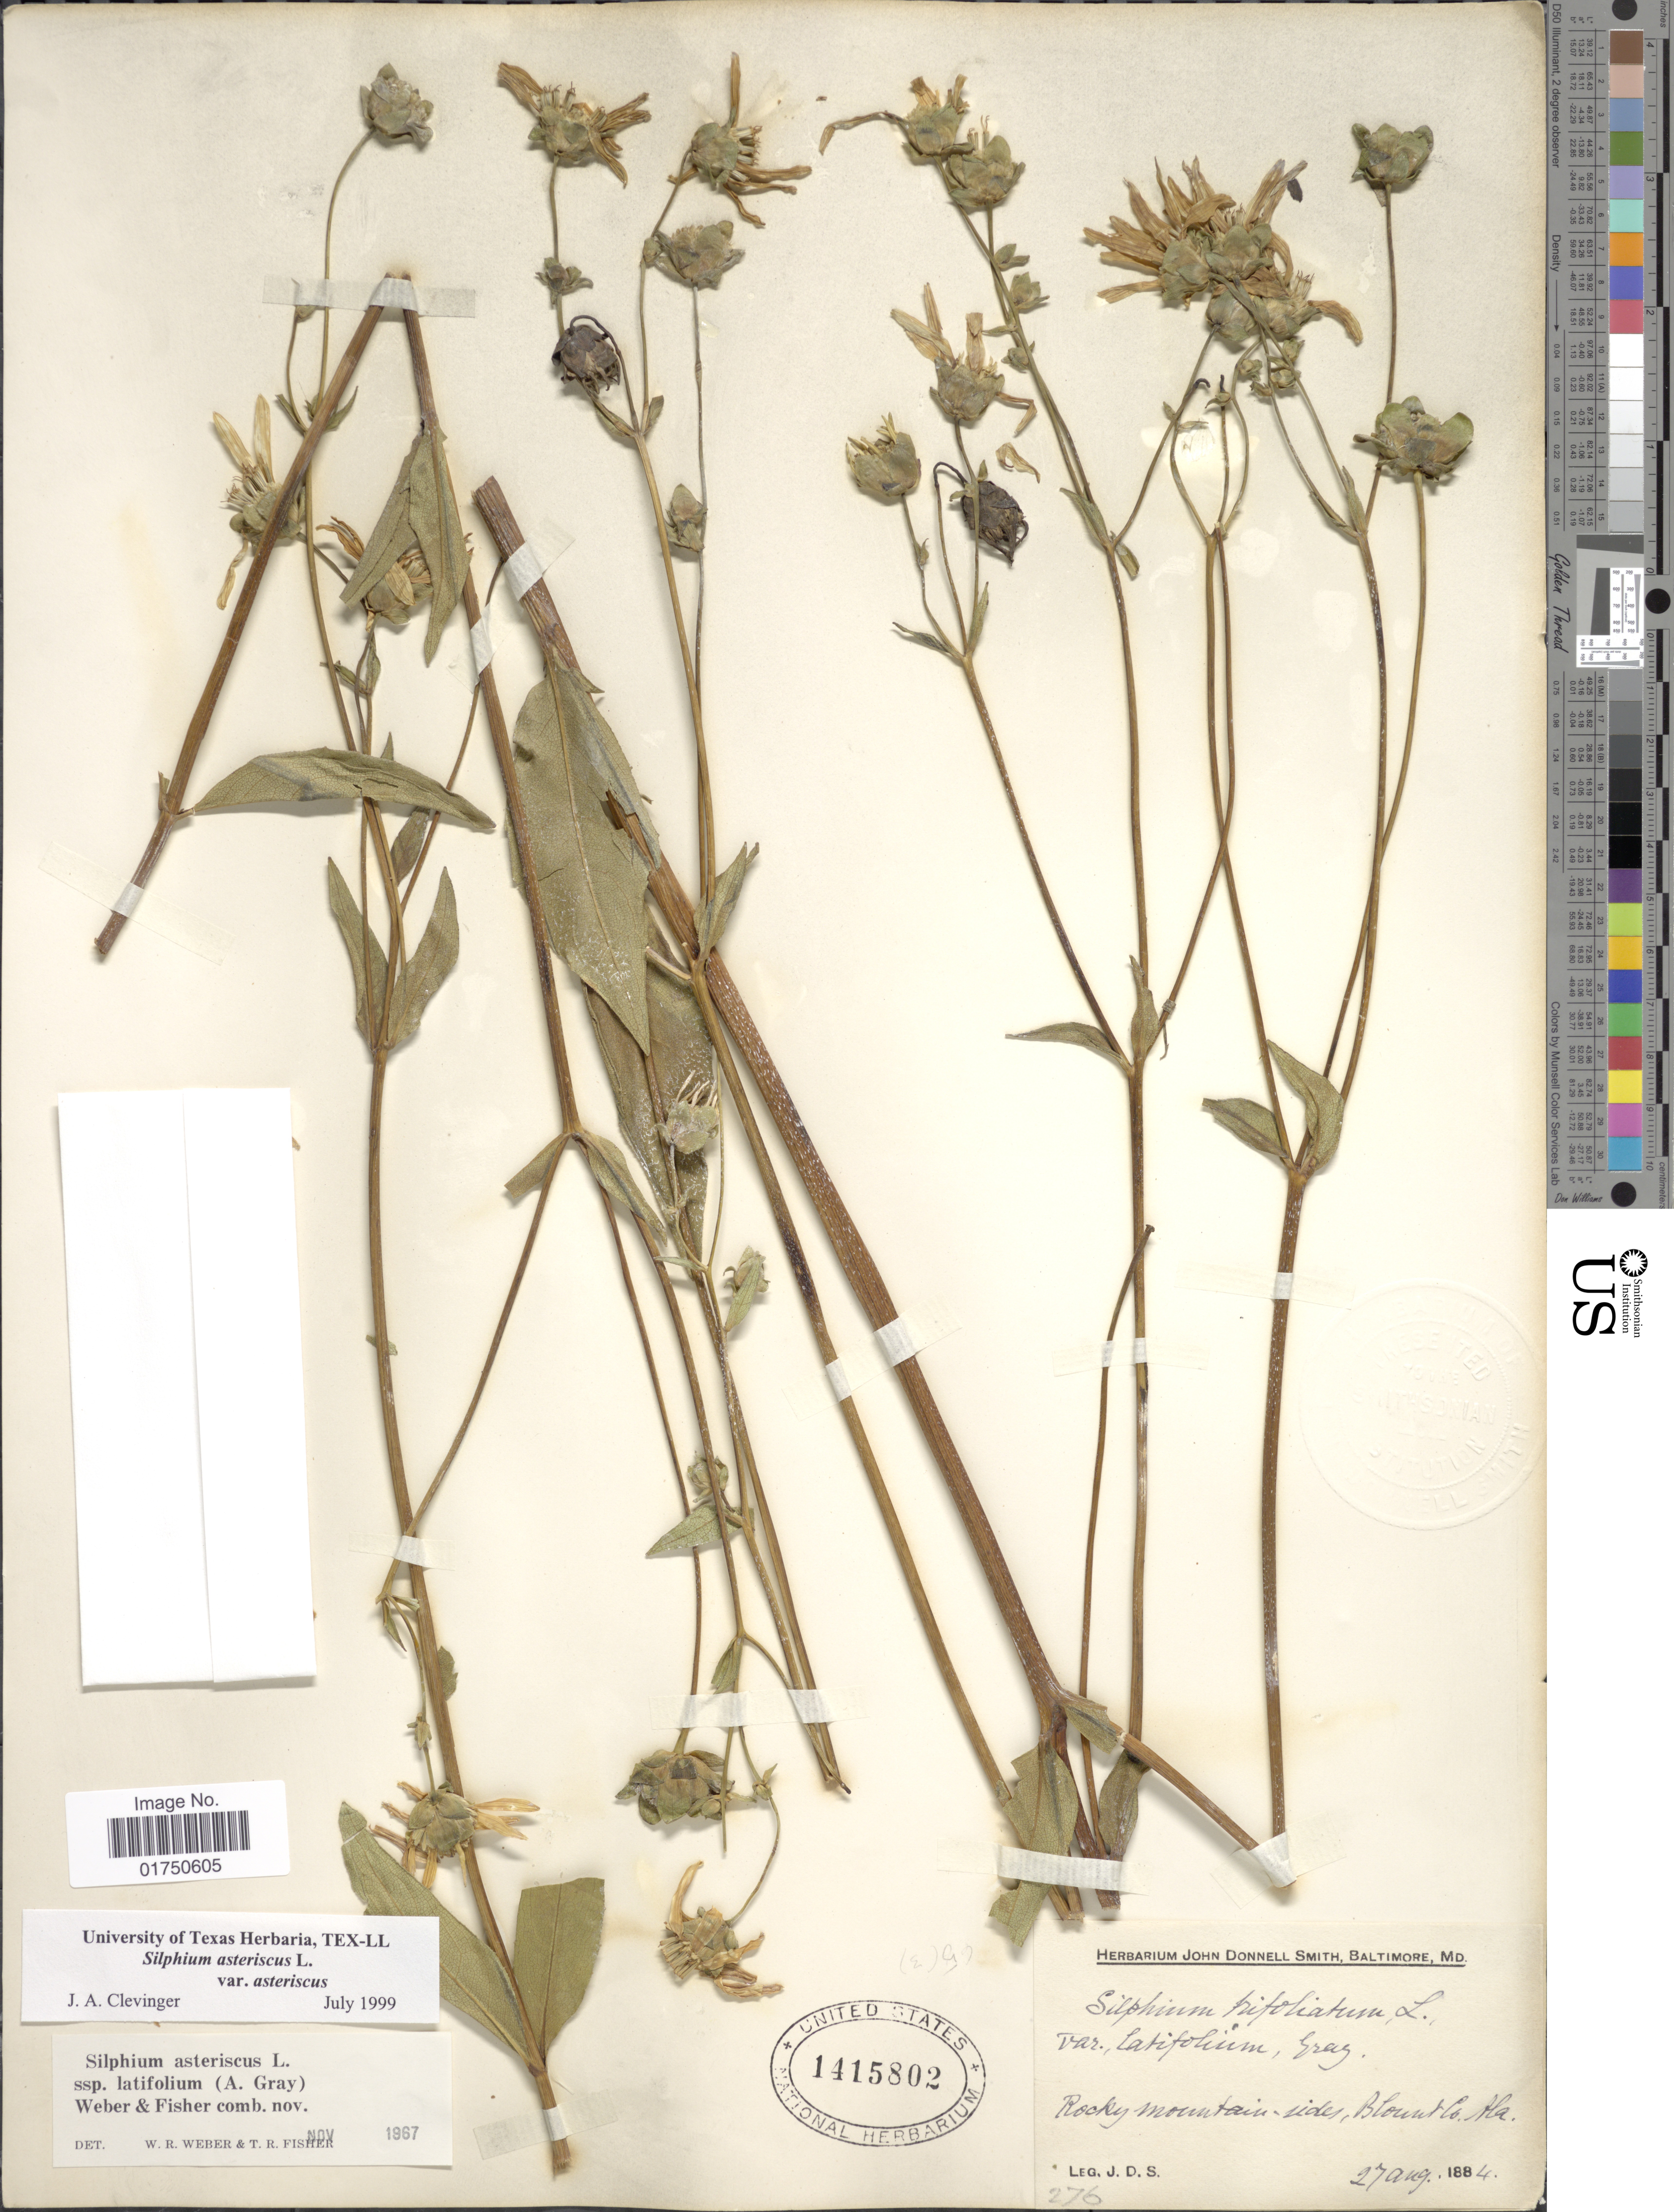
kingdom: Plantae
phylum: Tracheophyta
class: Magnoliopsida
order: Asterales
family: Asteraceae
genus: Silphium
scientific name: Silphium asteriscus var. asteriscus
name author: L.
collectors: J. Donnell Smith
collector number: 276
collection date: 1884-08-27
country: United States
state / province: Alabama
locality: Rocky mountain-sides, Blount Co., Ala.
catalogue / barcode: US 1415802